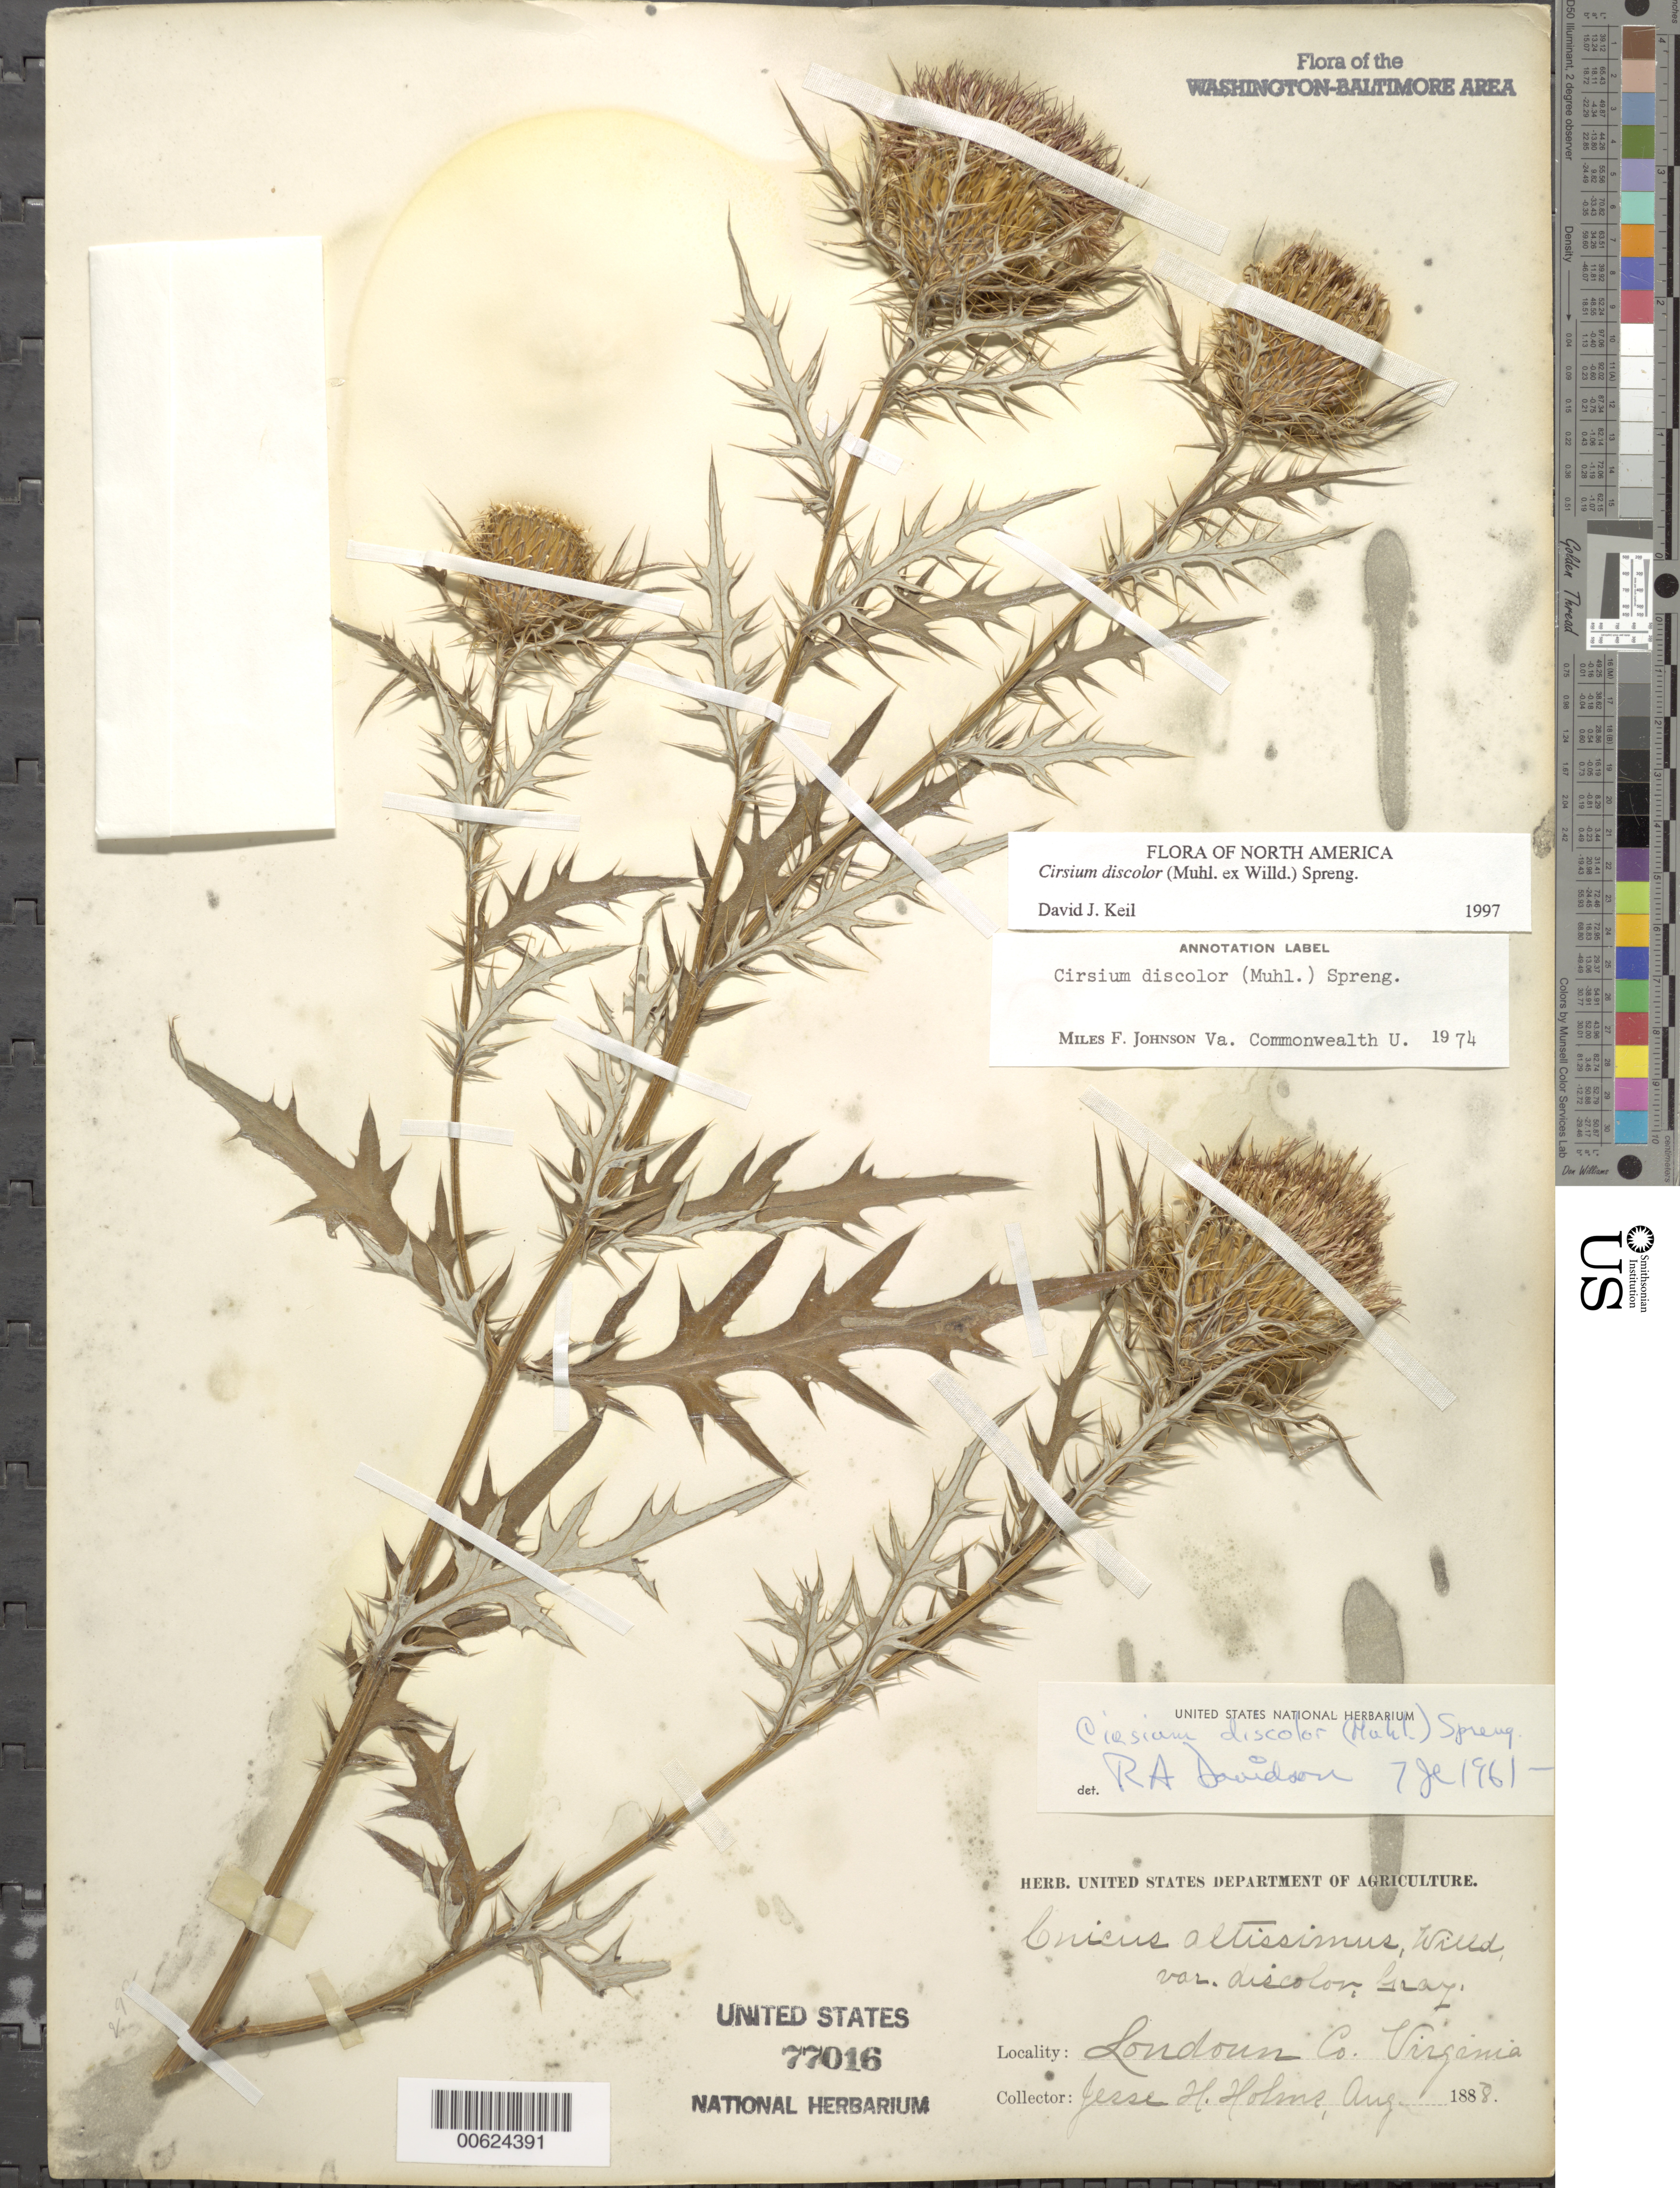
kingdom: Plantae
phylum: Tracheophyta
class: Magnoliopsida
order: Asterales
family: Asteraceae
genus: Cirsium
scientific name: Cirsium discolor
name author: (Muhl. ex Willd.) Spreng.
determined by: Keil, D. J.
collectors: J. H. Holms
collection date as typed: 1888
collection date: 1888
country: United States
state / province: Virginia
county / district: Loudoun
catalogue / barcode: US 77016